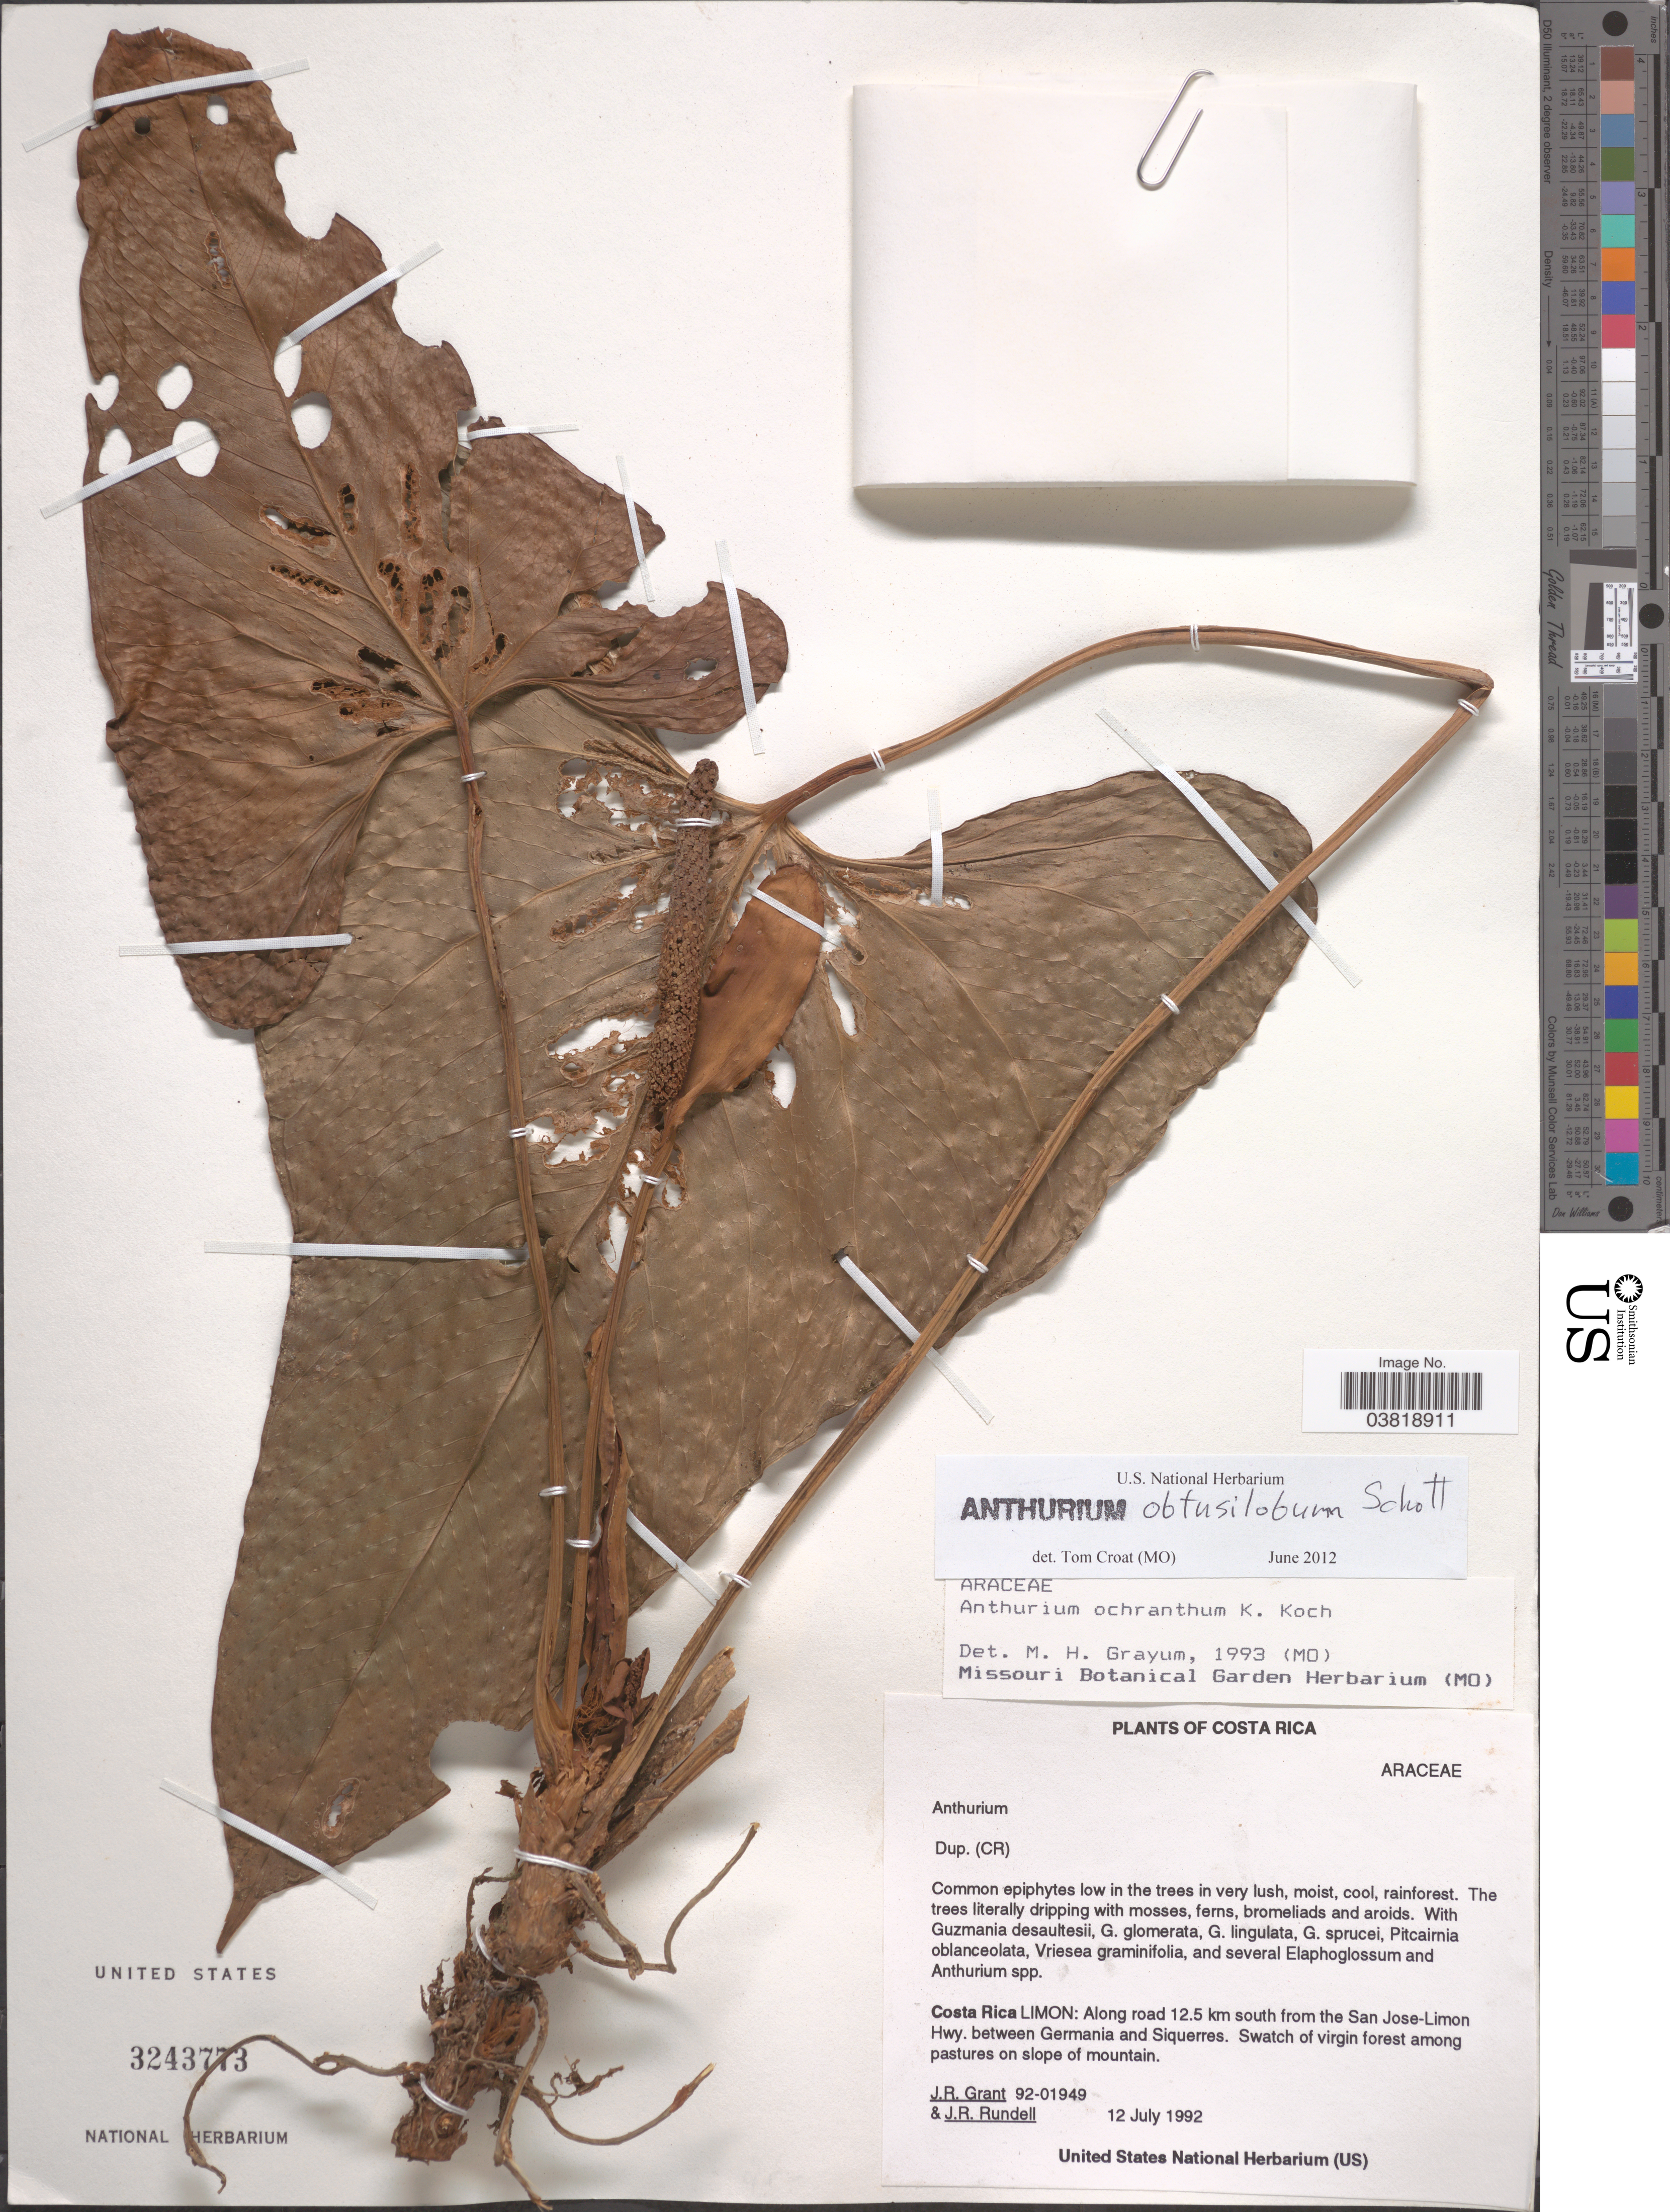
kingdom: Plantae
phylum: Tracheophyta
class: Liliopsida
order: Alismatales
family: Araceae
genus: Anthurium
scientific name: Anthurium obtusilobum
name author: Schott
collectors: J. Grant & J. R. Rundell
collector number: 92-01949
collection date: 1992-07-12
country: Costa Rica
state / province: Limón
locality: Along road 12.5 km south from the San Jose-Limon Hwy. between Germania and Siquerres.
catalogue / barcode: US 3243773